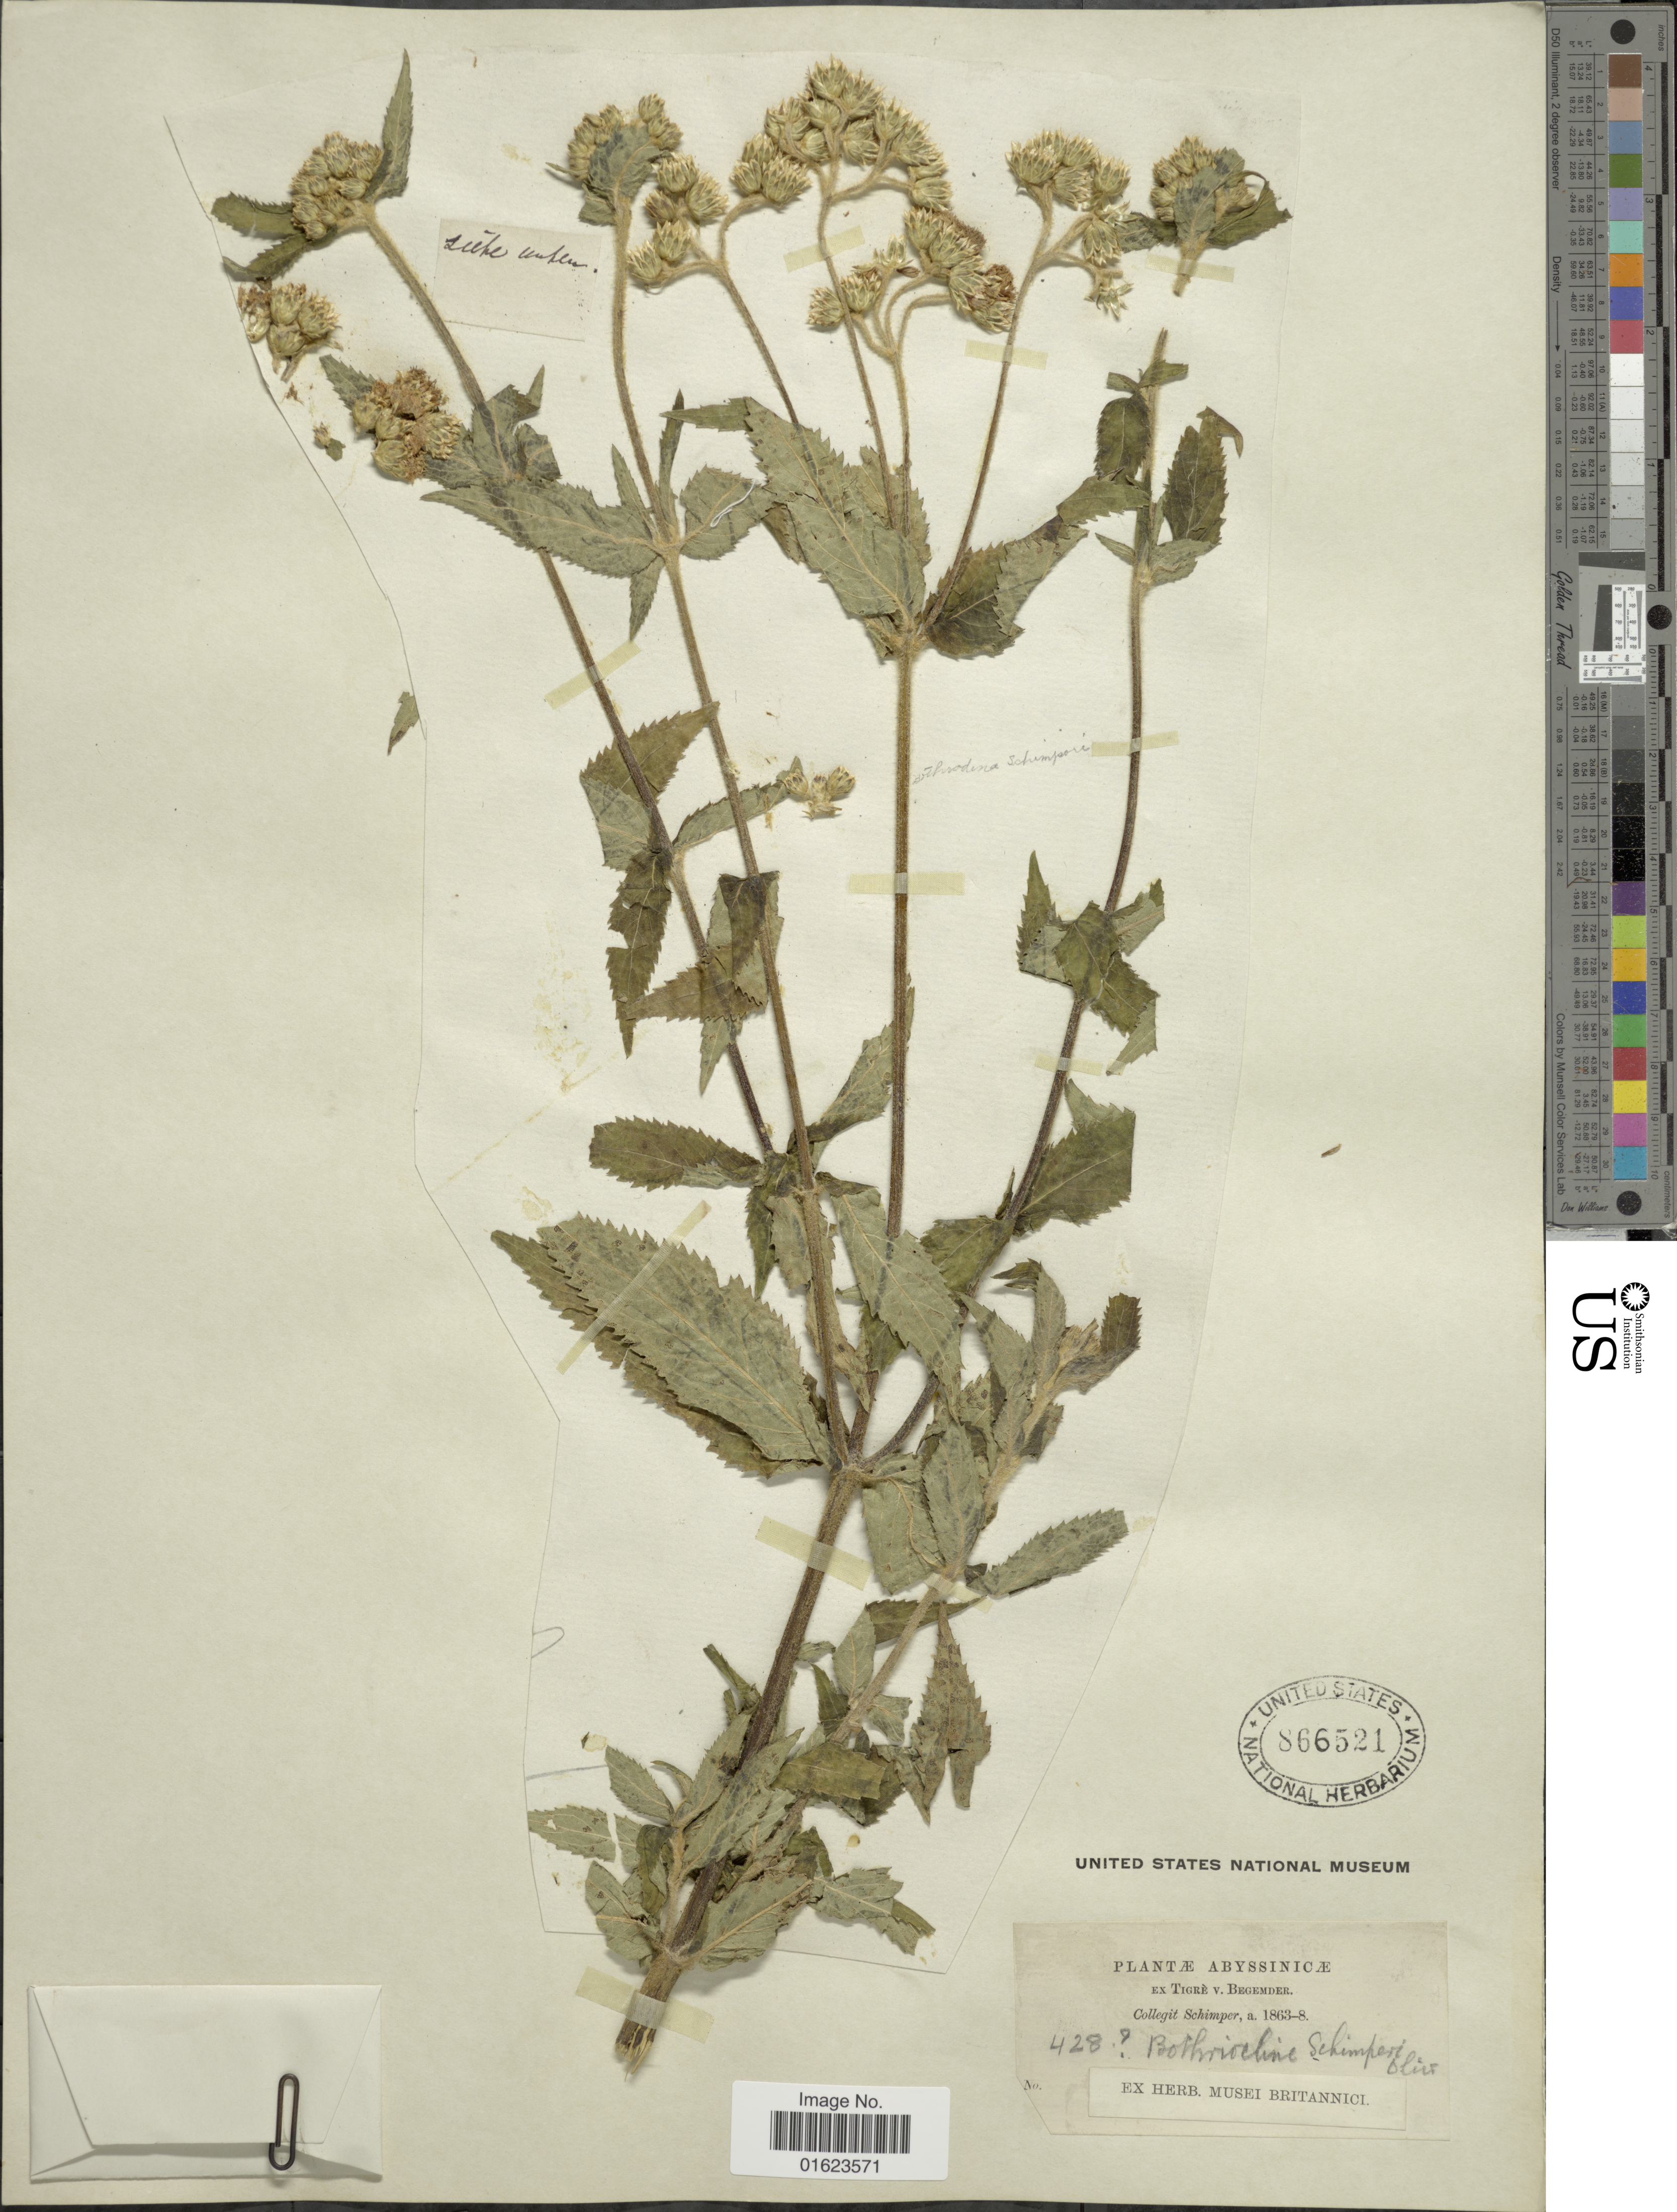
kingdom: Plantae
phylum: Tracheophyta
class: Magnoliopsida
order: Asterales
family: Asteraceae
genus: Bothriocline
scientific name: Bothriocline schimperi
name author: Oliv. & Hiern ex Benth.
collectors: -. Schimper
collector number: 428?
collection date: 1863/1868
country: Eritrea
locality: Abyssinicae.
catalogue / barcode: US 866521